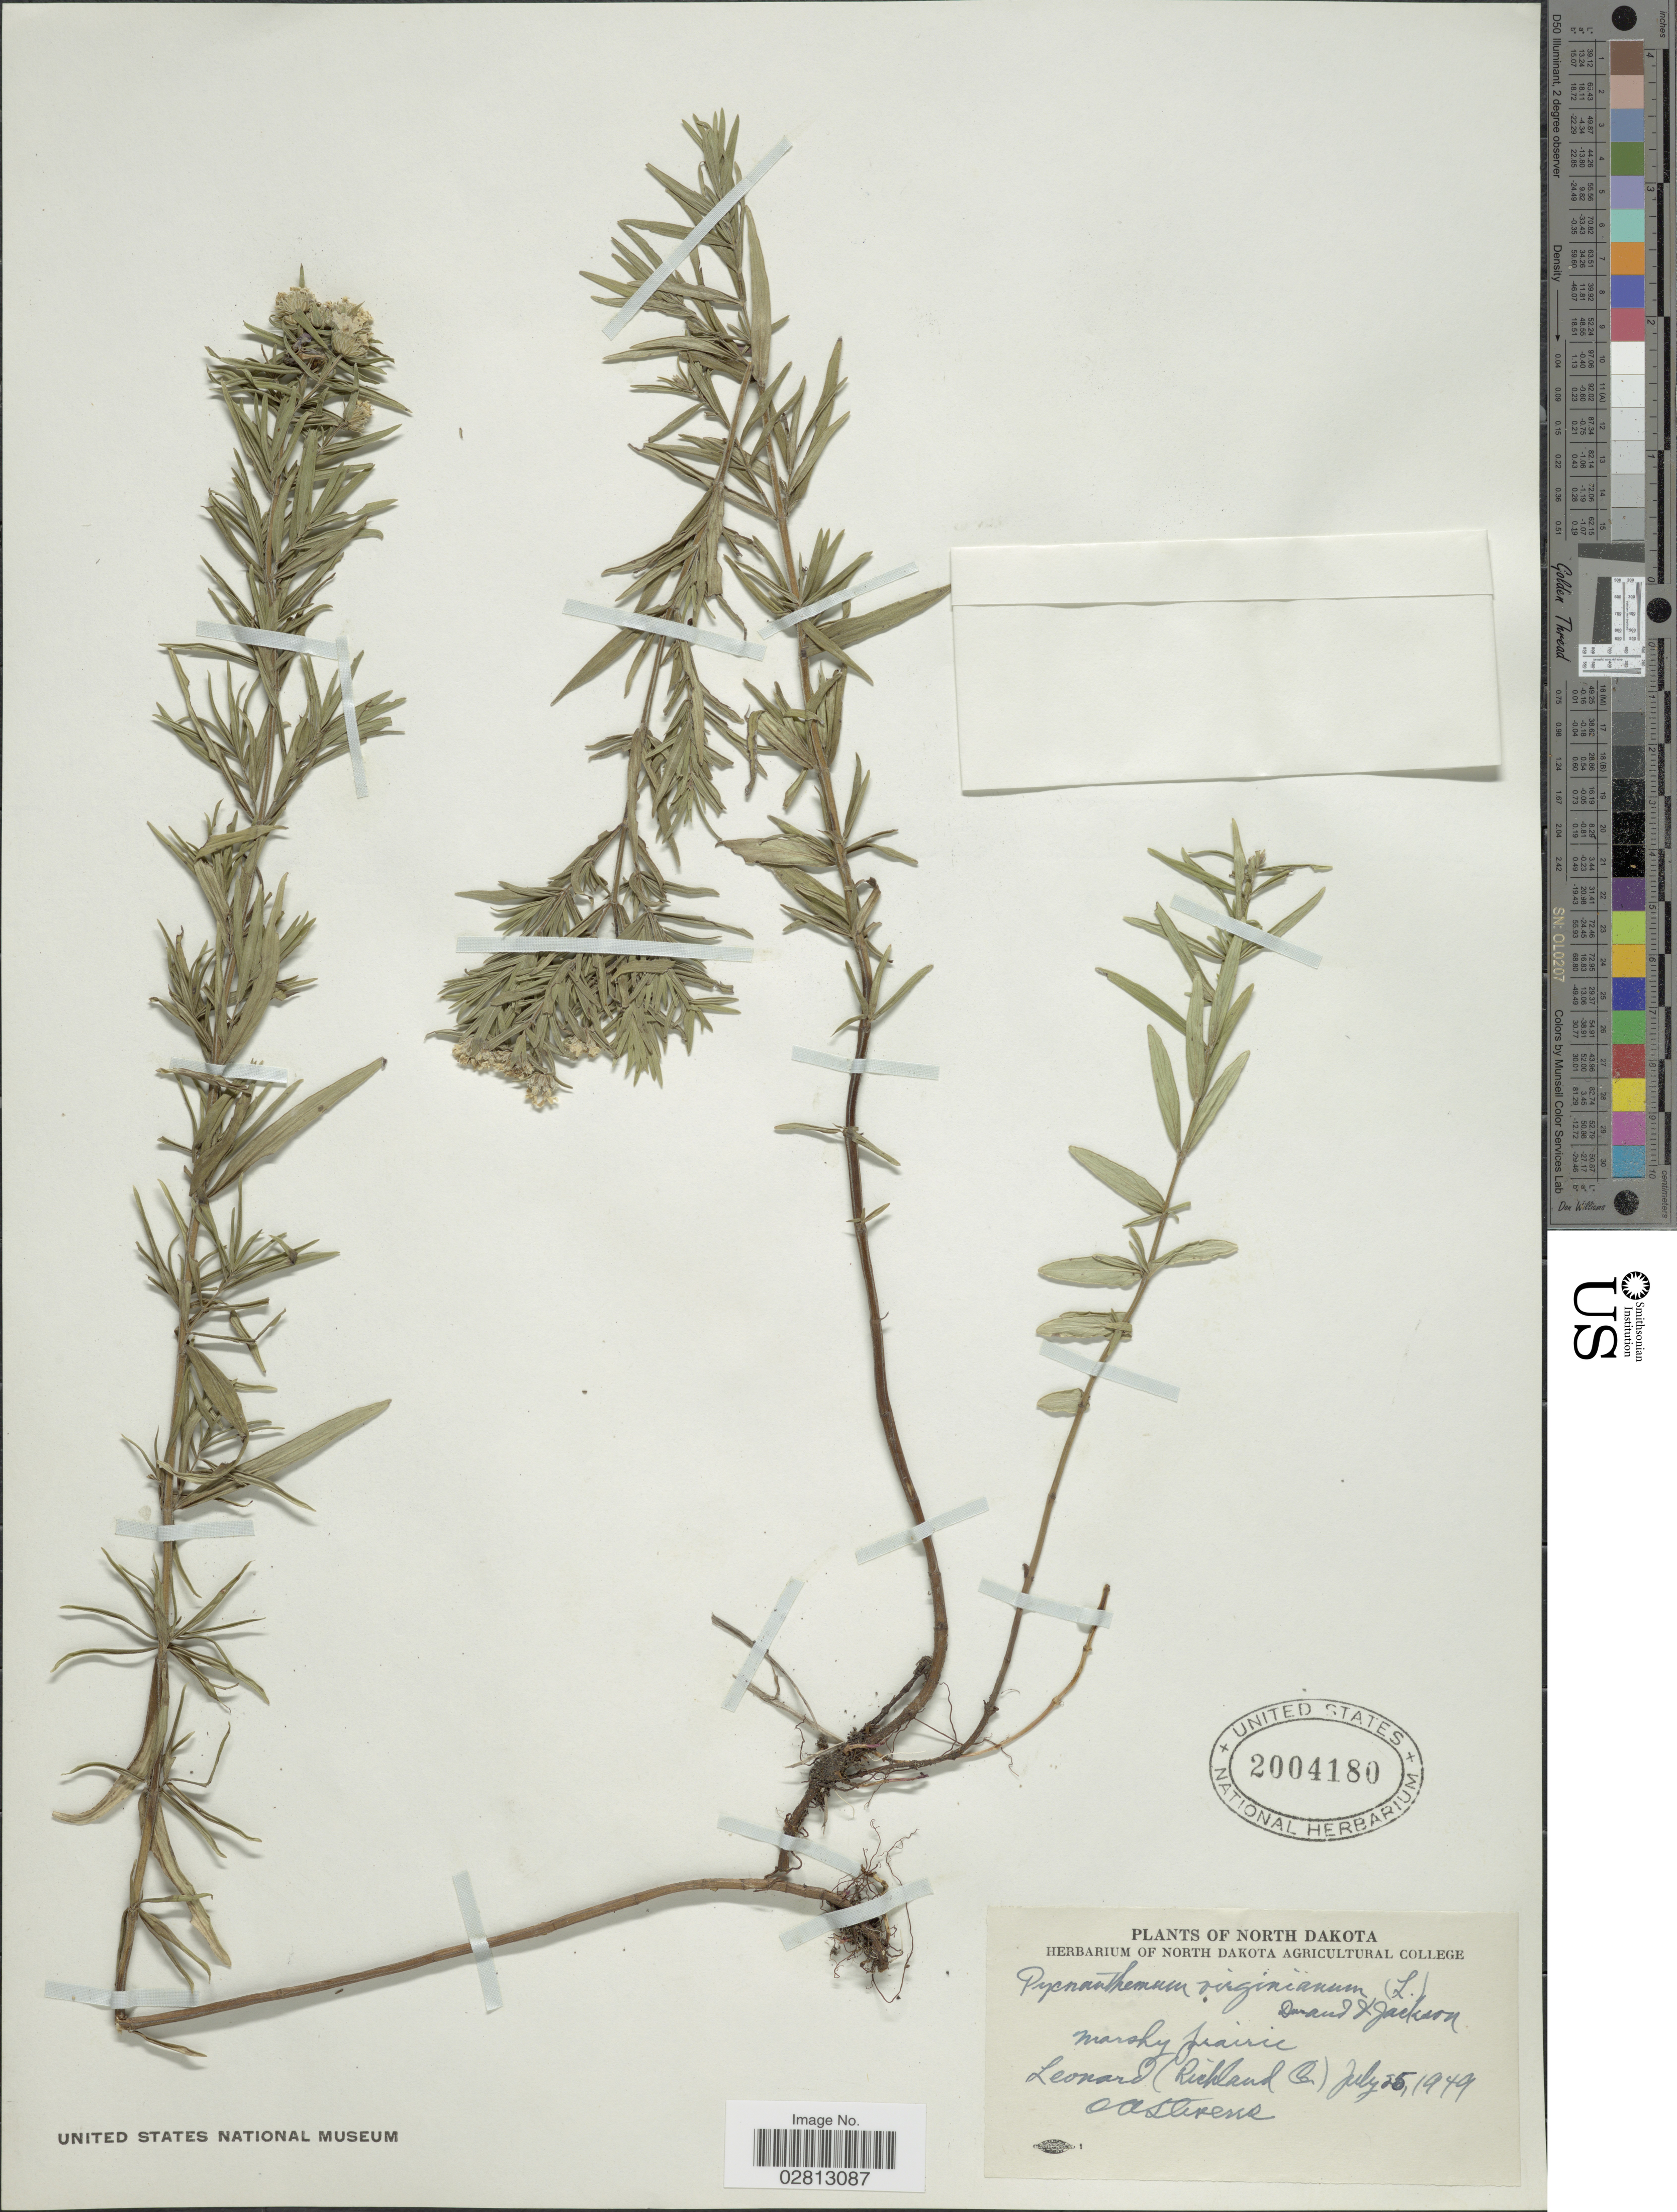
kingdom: Plantae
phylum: Tracheophyta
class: Magnoliopsida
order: Lamiales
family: Lamiaceae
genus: Pycnanthemum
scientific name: Pycnanthemum virginianum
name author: (L.) Durand & B.D. Jacks. ex B.L. Rob. & Fernald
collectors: O. A. Stevens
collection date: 1949-07-25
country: United States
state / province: North Dakota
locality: Leonard (Richland Co.)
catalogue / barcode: US 2004180